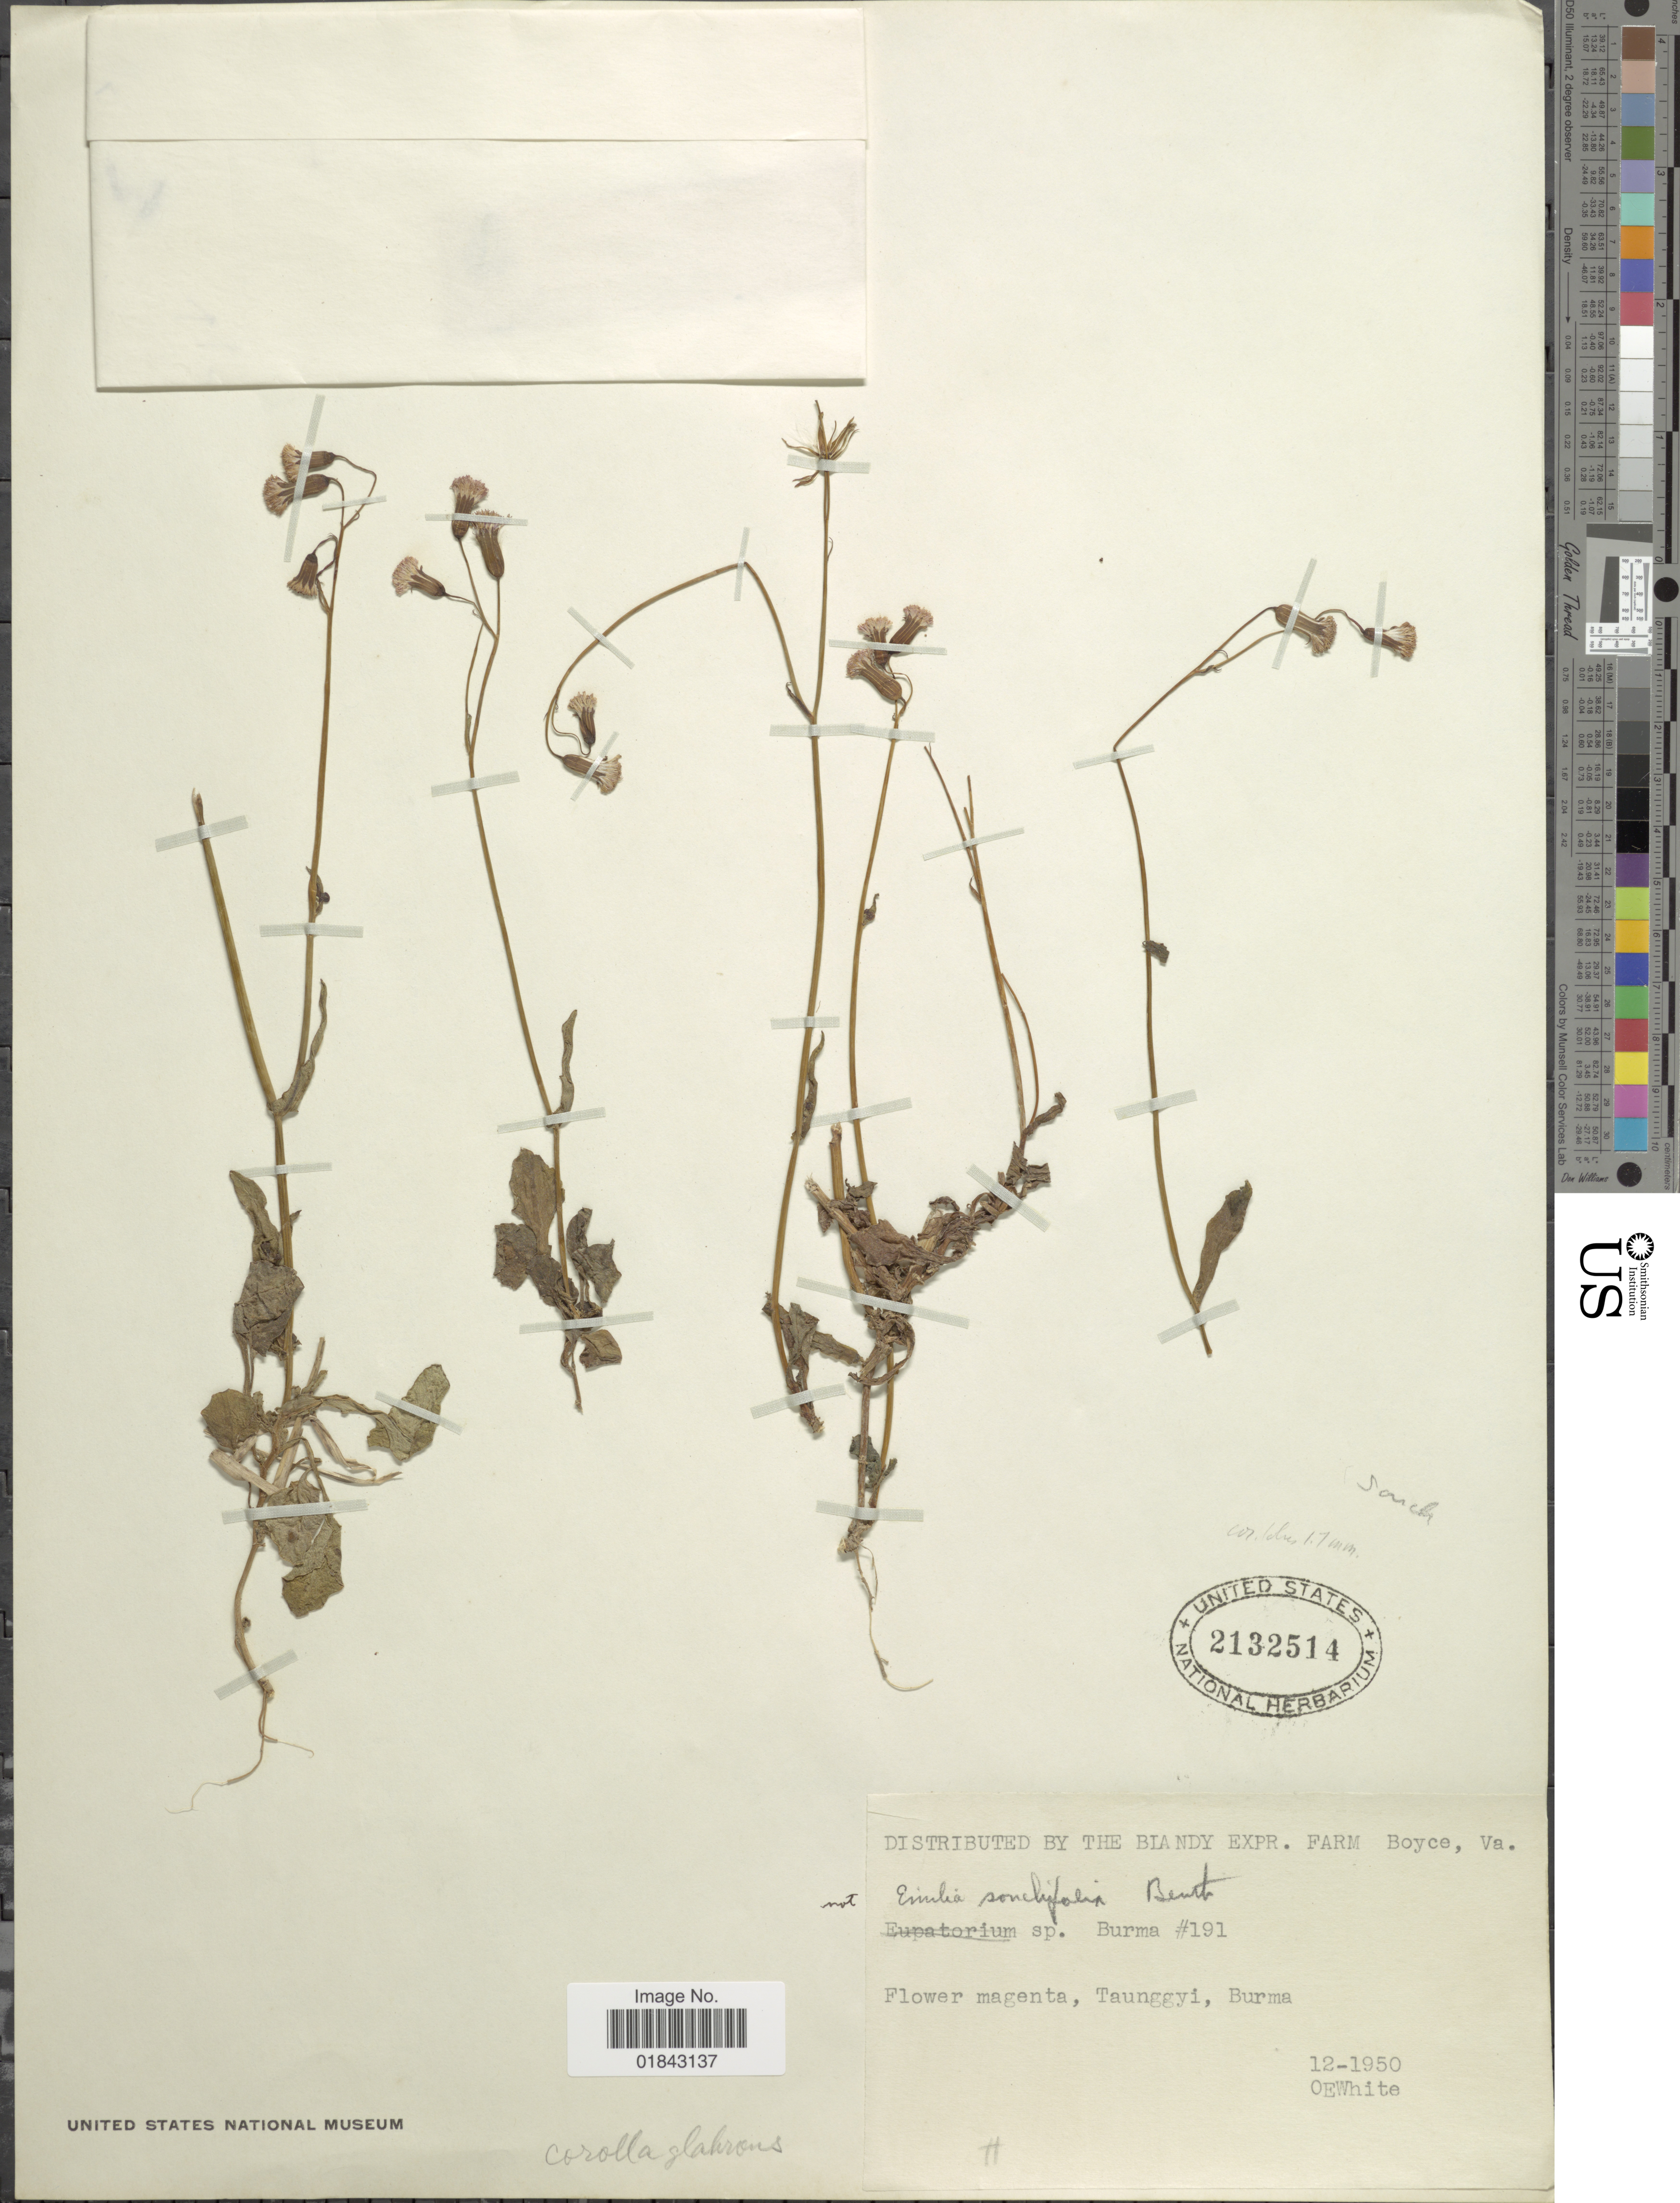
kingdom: Plantae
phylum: Tracheophyta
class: Magnoliopsida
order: Asterales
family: Asteraceae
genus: Emilia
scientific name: Emilia sonchifolia var. javanica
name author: (Burm. f.) Mattf.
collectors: O. E. White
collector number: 191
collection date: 1950-12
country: Myanmar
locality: Magenta, Taunggyi, Burma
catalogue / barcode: US 2132514